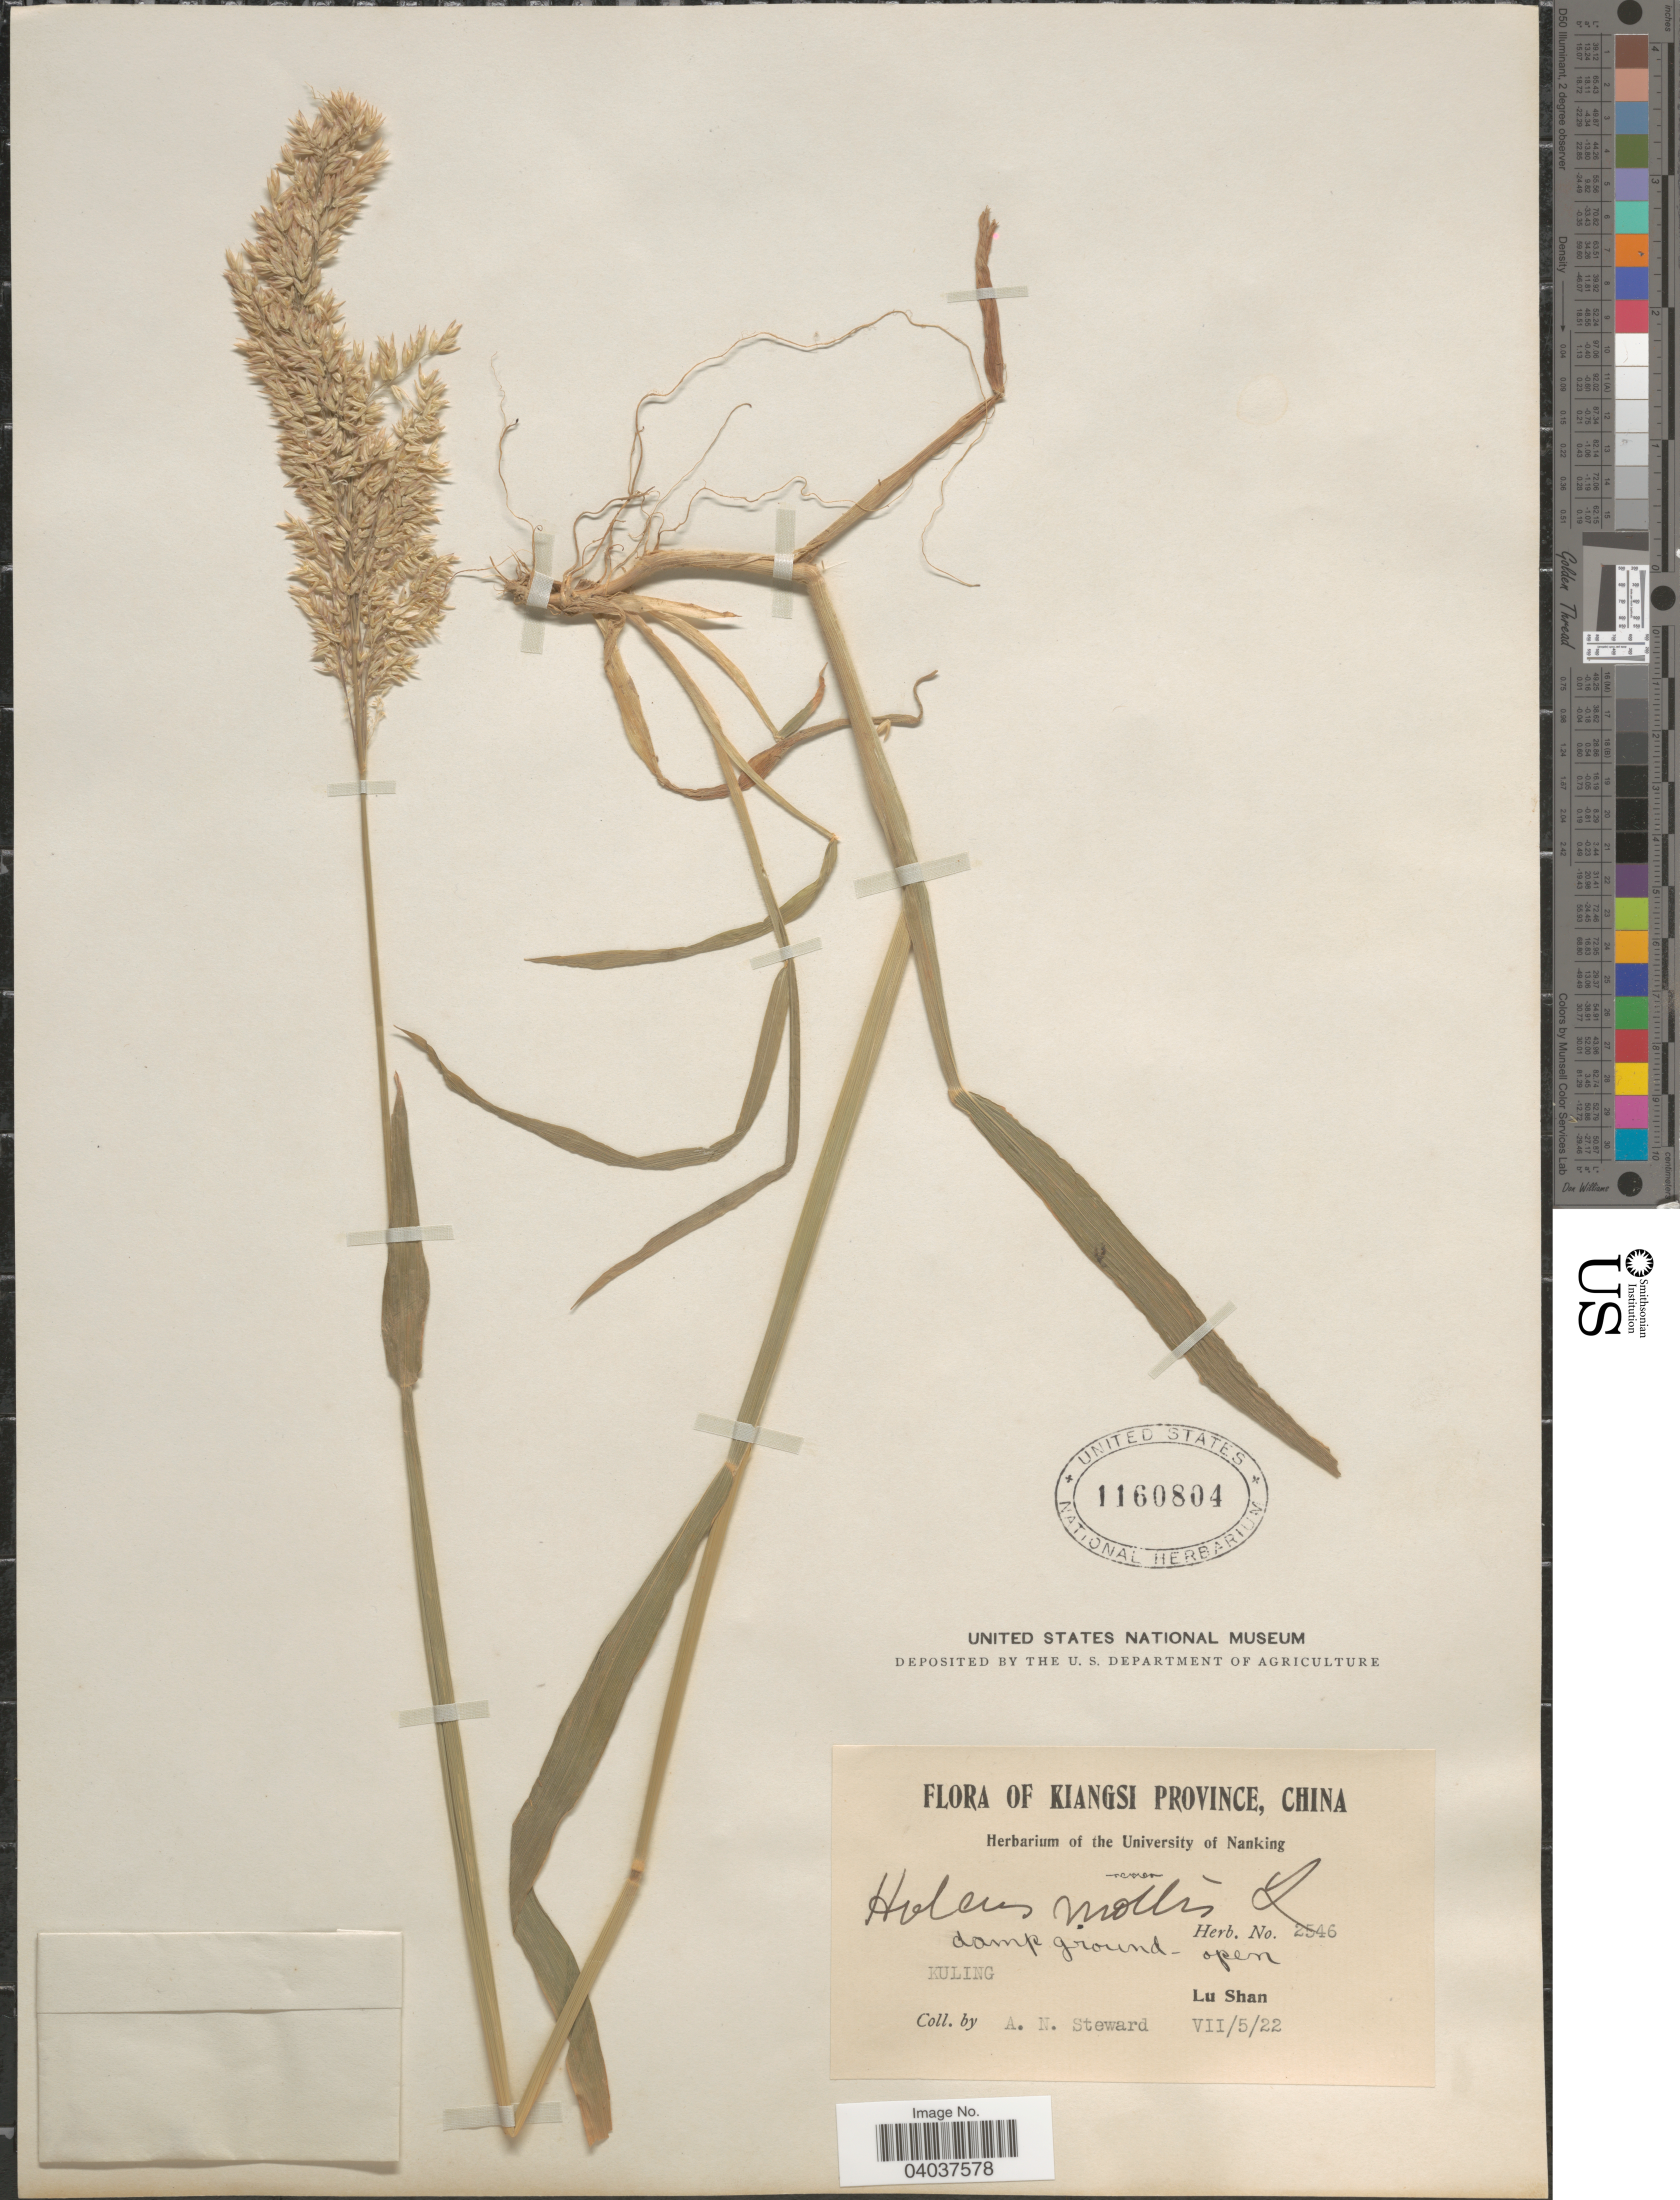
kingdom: Plantae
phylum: Tracheophyta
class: Liliopsida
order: Poales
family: Poaceae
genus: Holcus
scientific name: Holcus lanatus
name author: L.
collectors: A. N. Steward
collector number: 2546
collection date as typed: Transcribed d/m/y: 5/7/22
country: China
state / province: Jiangxi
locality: Kiangsi Province. Kuling. Lu Shan.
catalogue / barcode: US 1160804